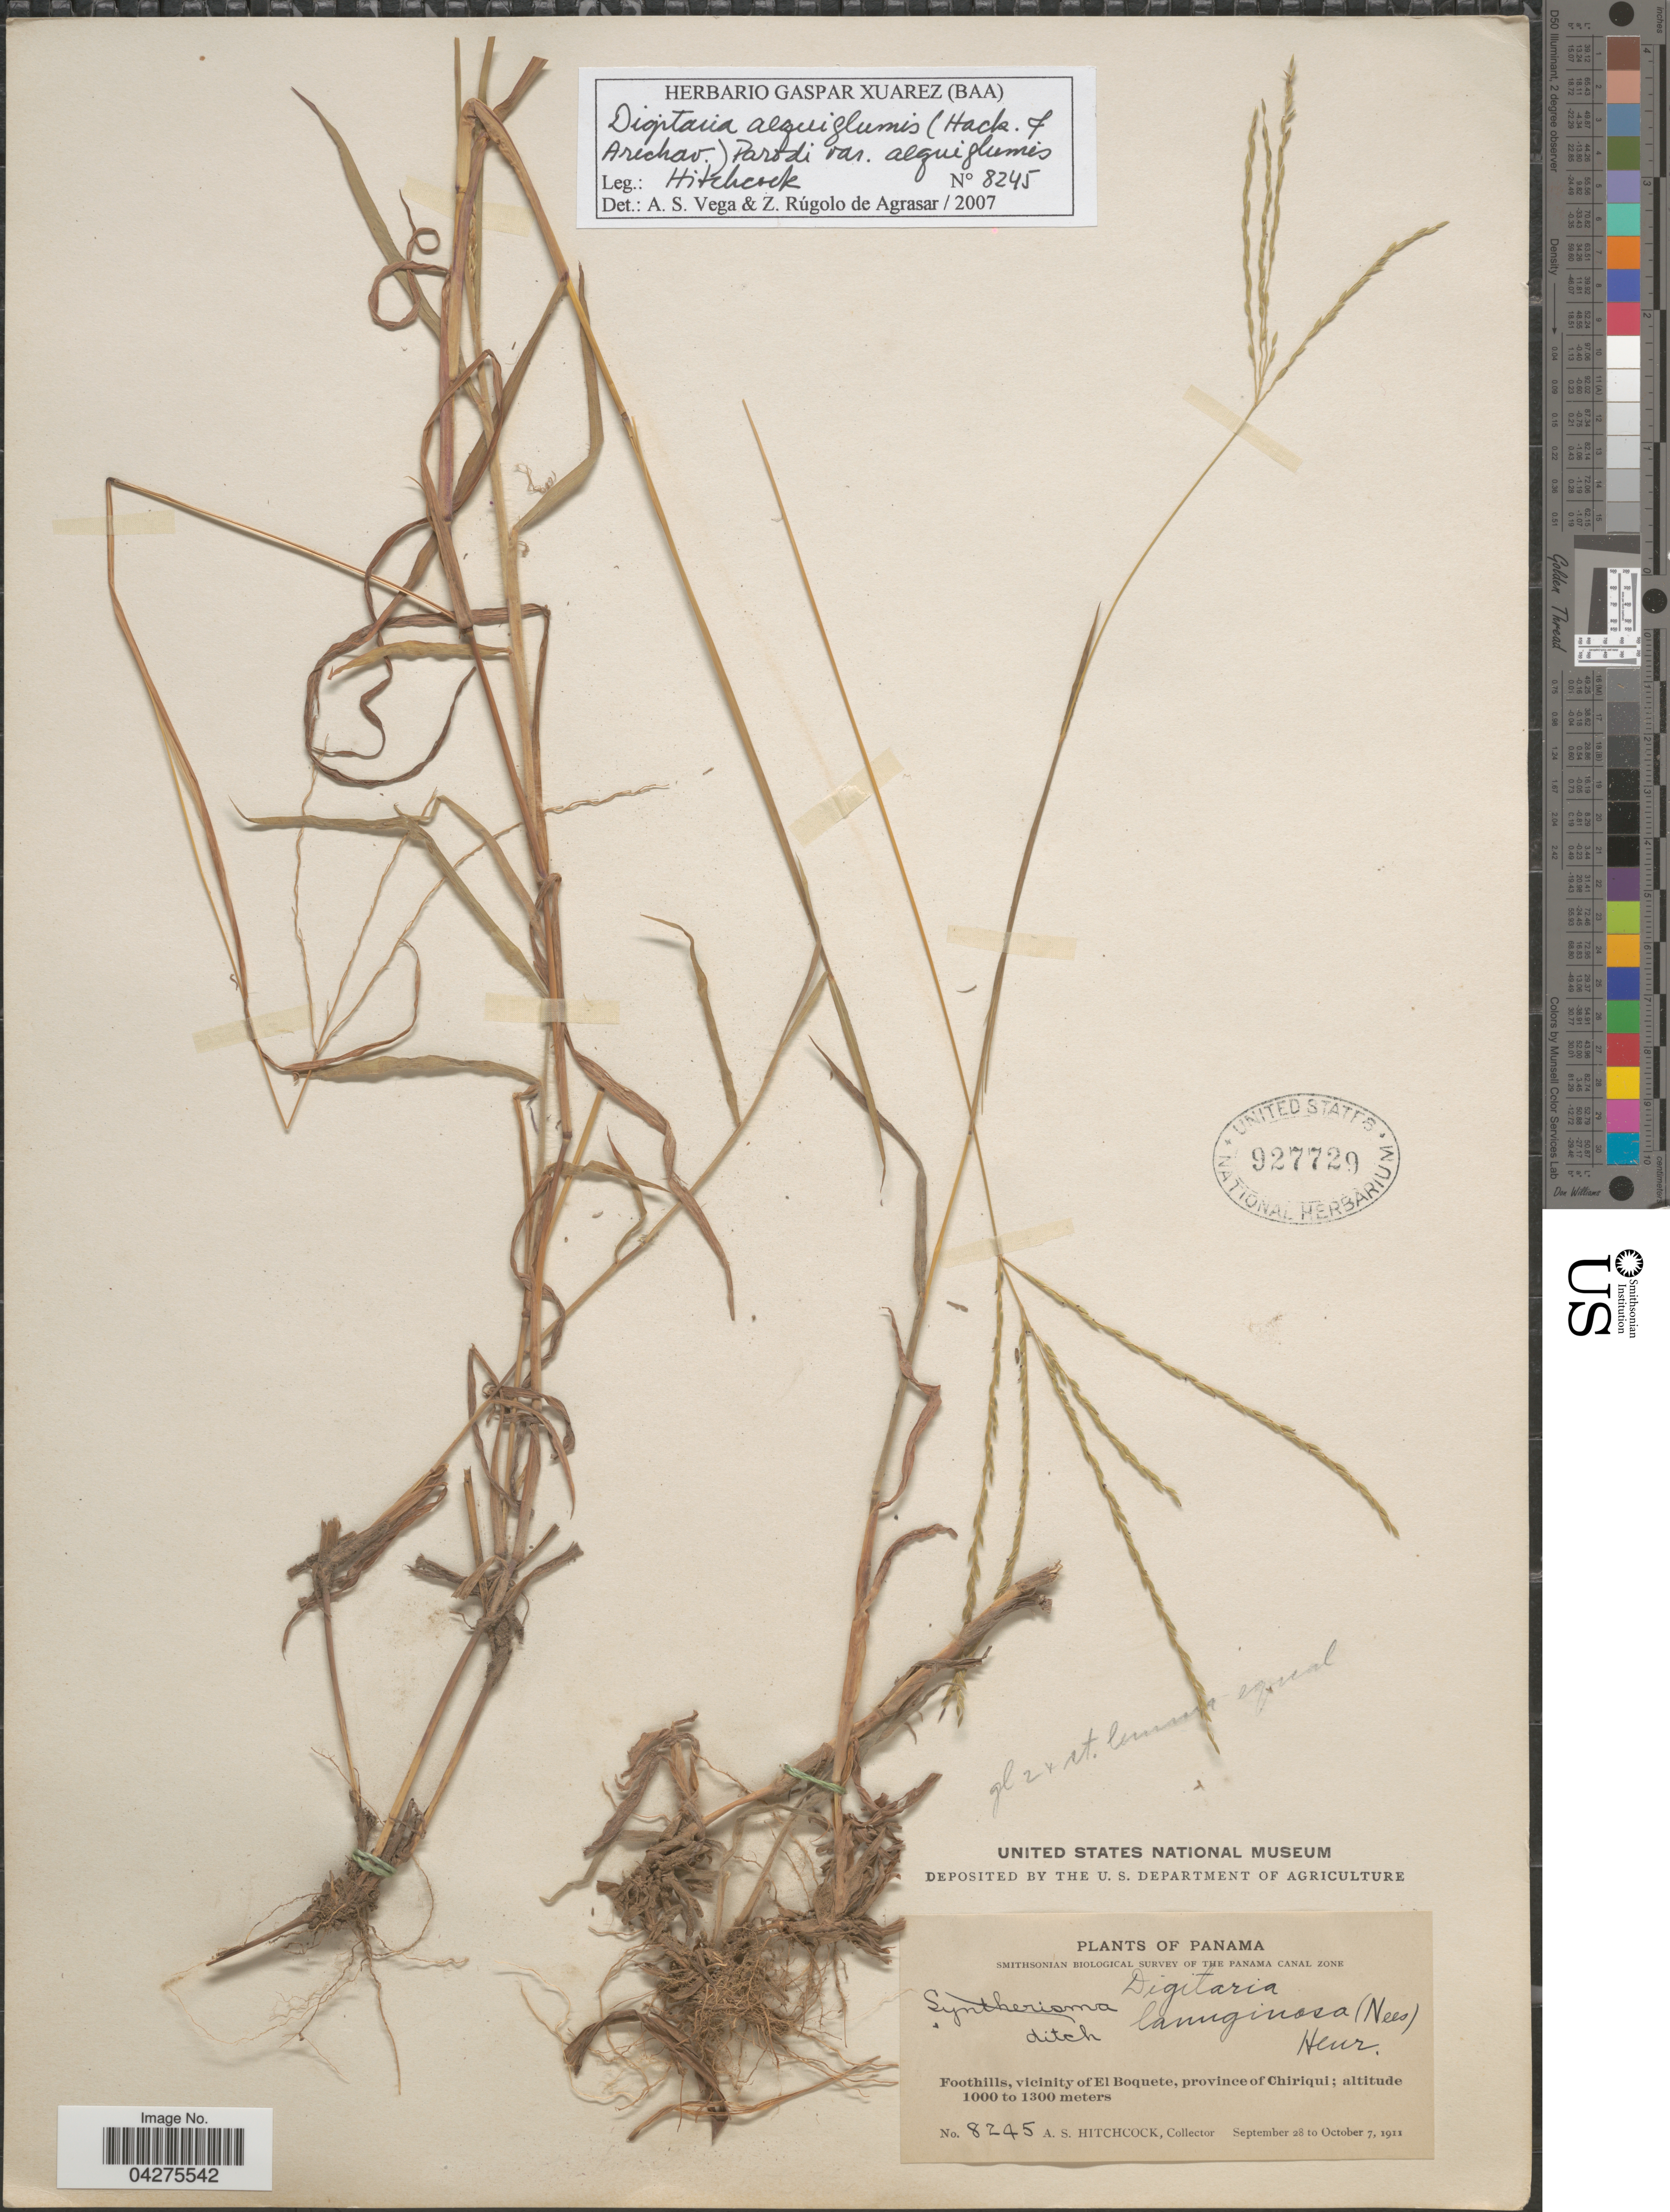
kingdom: Plantae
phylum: Tracheophyta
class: Liliopsida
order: Poales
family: Poaceae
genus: Digitaria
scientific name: Digitaria aequiglumis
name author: (Hack. & Arechav.) Parodi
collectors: A. S. Hitchcock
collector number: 8245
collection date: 1911-09-28/1911-10-07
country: Panama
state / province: Chiriqui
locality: Smithsonian Biological Survey of the Panama Canal Zone. Foothills, vicinity of El Boquete.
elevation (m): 1000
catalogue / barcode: US 927729